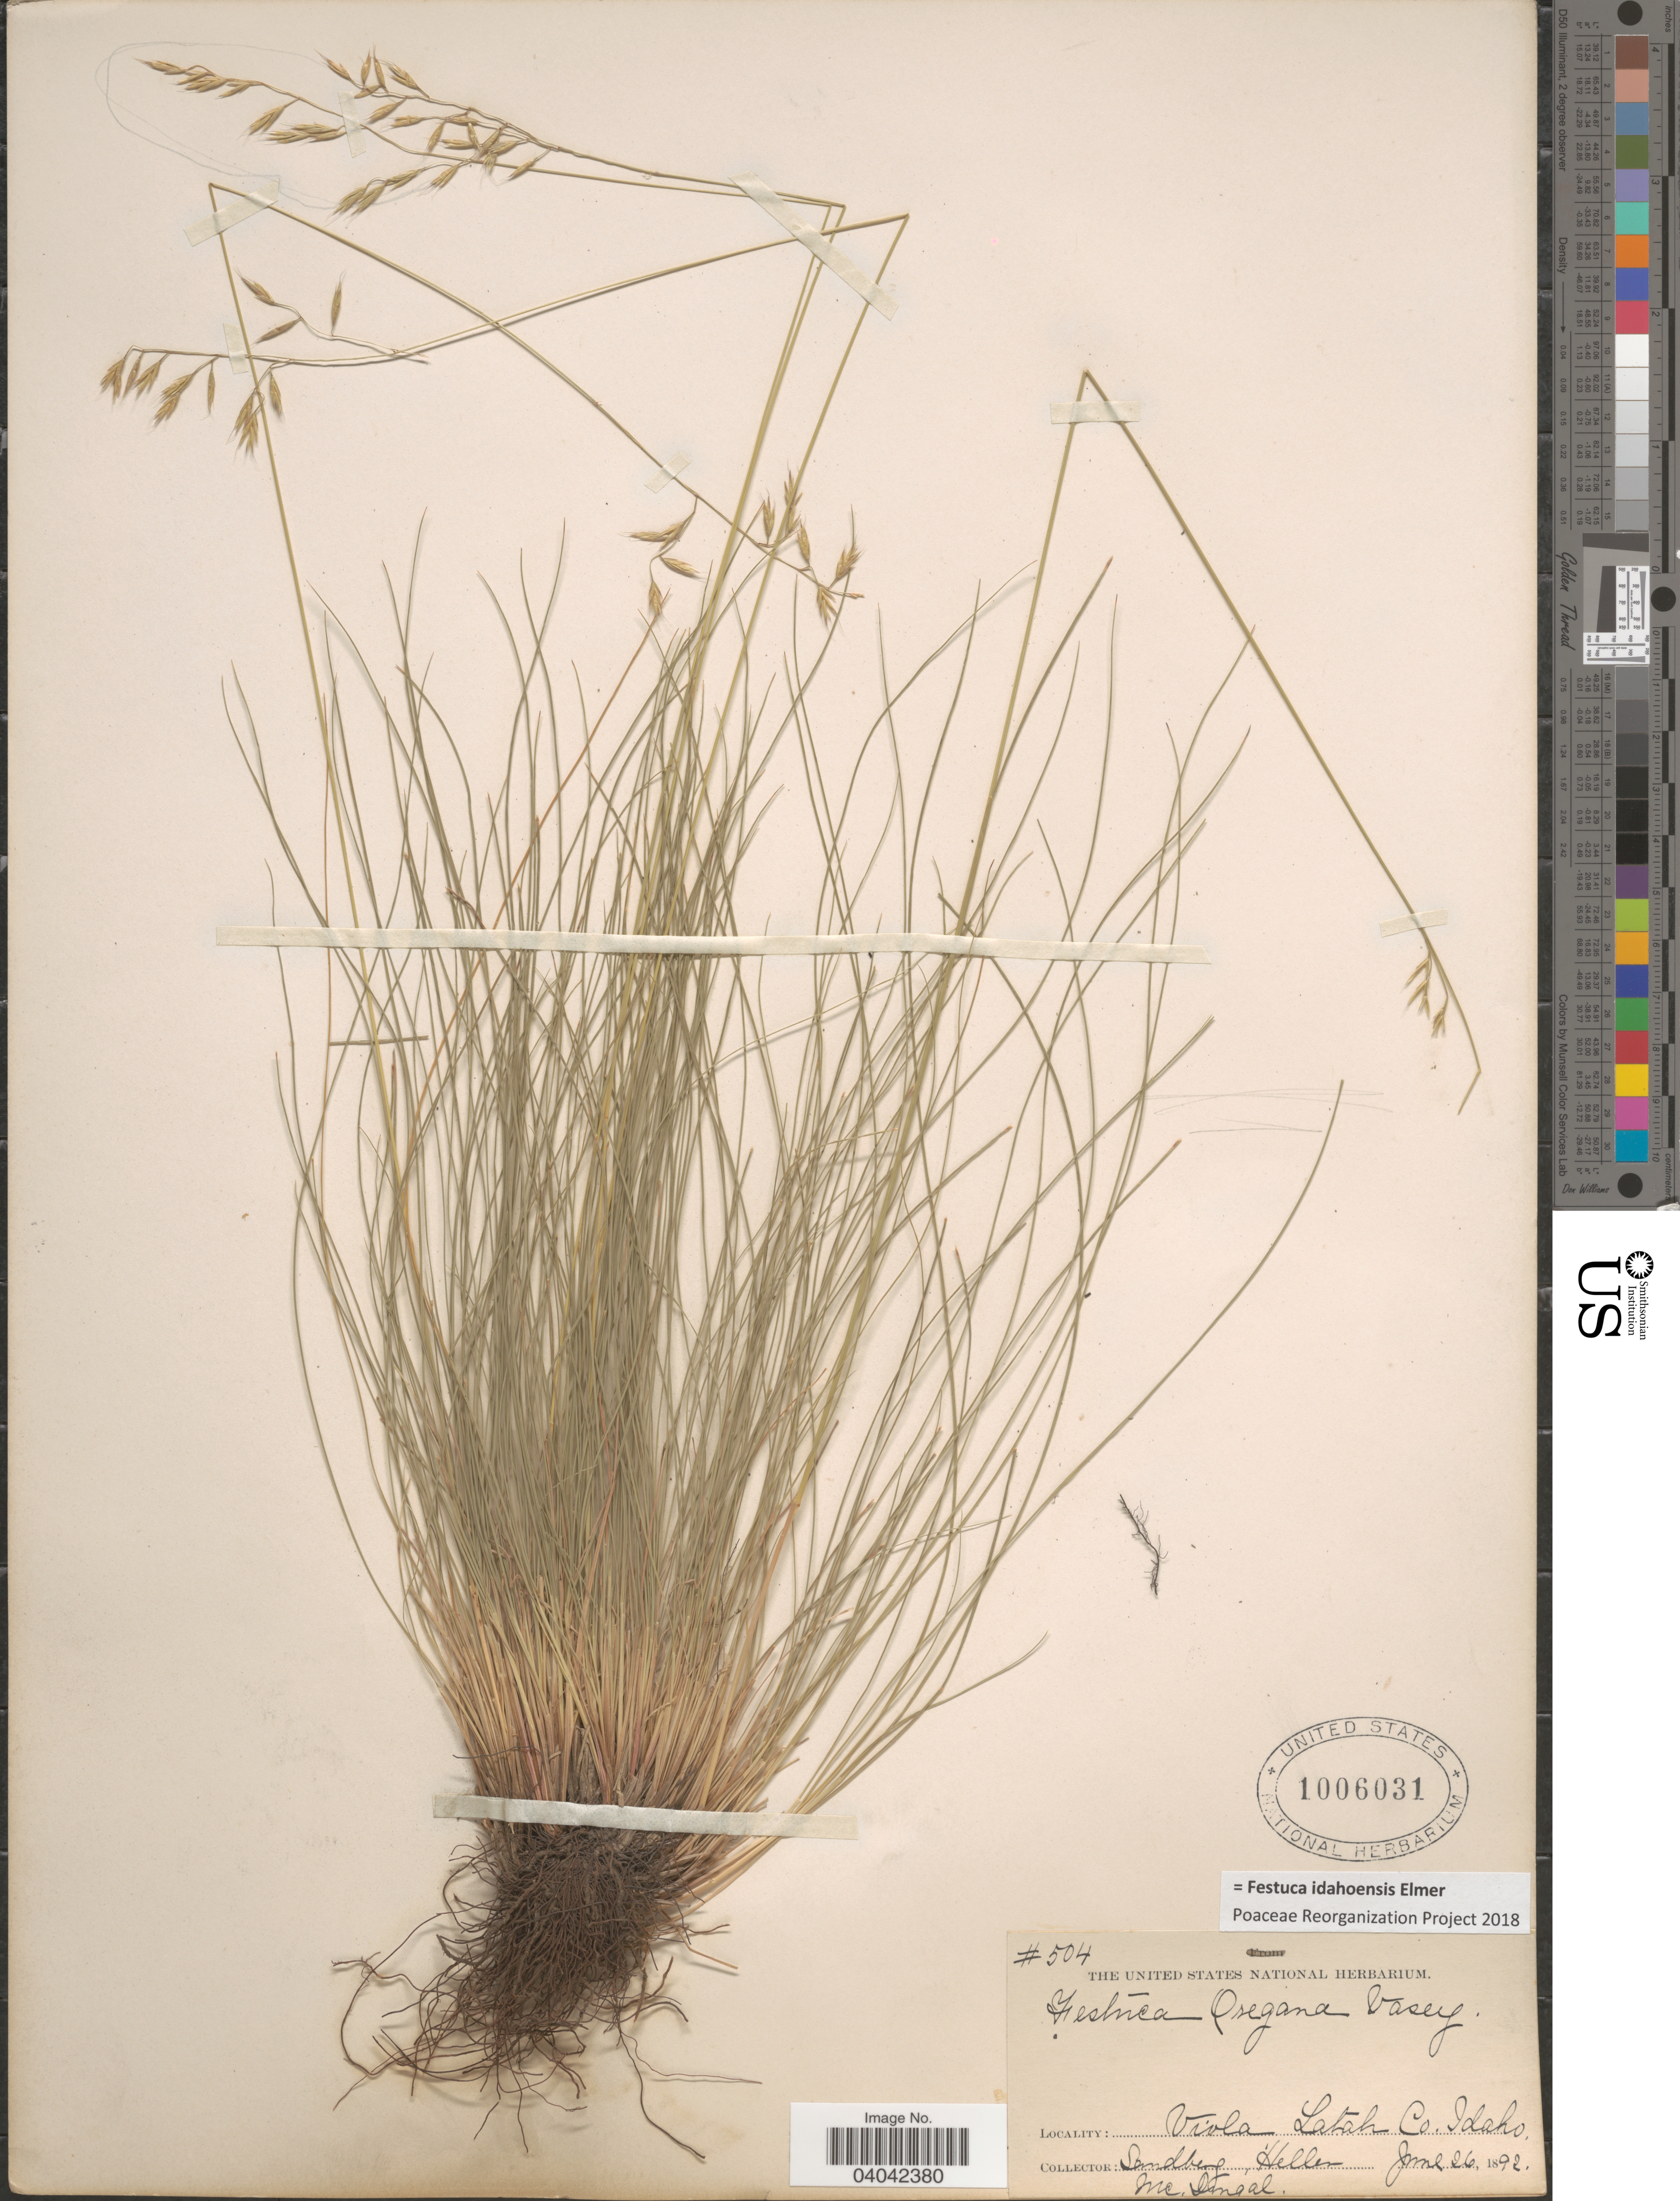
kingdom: Plantae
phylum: Tracheophyta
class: Liliopsida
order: Poales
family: Poaceae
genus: Festuca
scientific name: Festuca idahoensis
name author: Elmer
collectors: Sandberg, -- Heller & McDougal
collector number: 504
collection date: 1892-06-26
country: United States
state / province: Idaho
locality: Viola, Latah Co.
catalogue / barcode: US 1006031